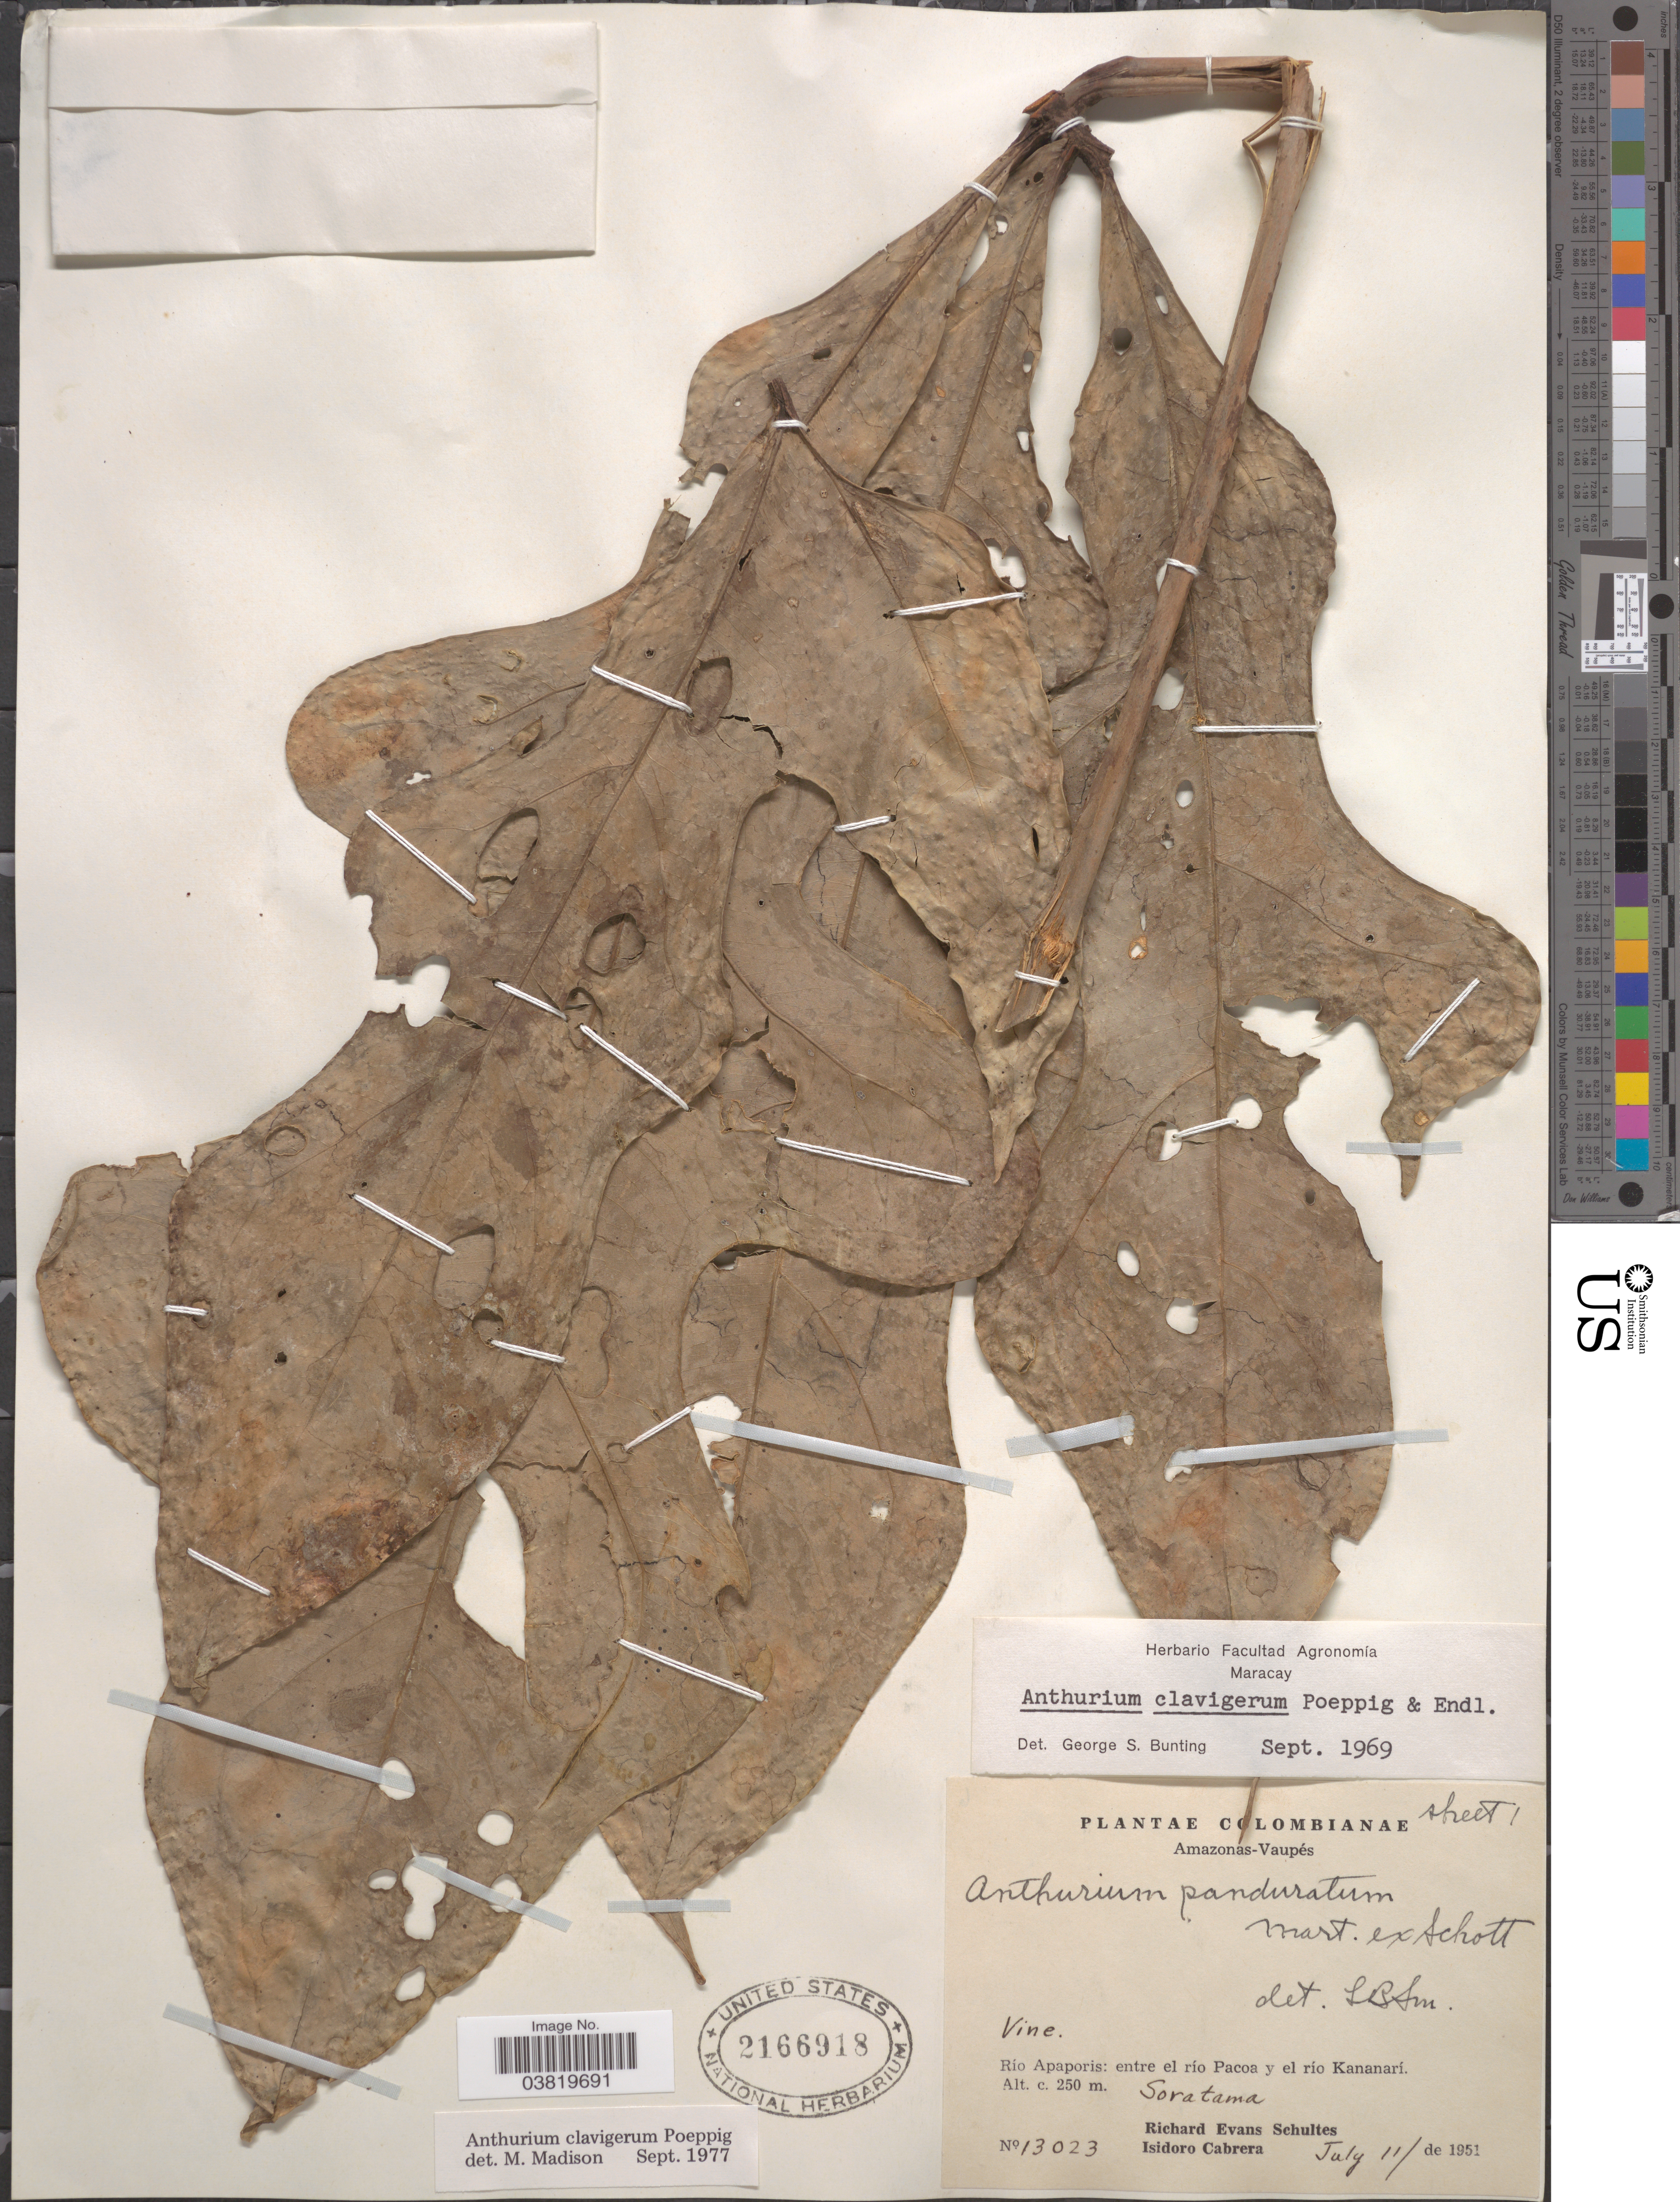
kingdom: Plantae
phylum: Tracheophyta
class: Liliopsida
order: Alismatales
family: Araceae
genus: Anthurium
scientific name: Anthurium clavigerum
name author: Poepp. & Endl.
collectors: R. E. Schultes & I. Cabrera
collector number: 13023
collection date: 1951-07-11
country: Colombia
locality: Amazonas-Vaupés. Río Apaporis: entre el río Pacoa y el río Kananarí. Soratama.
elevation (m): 250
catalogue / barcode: US 2166918